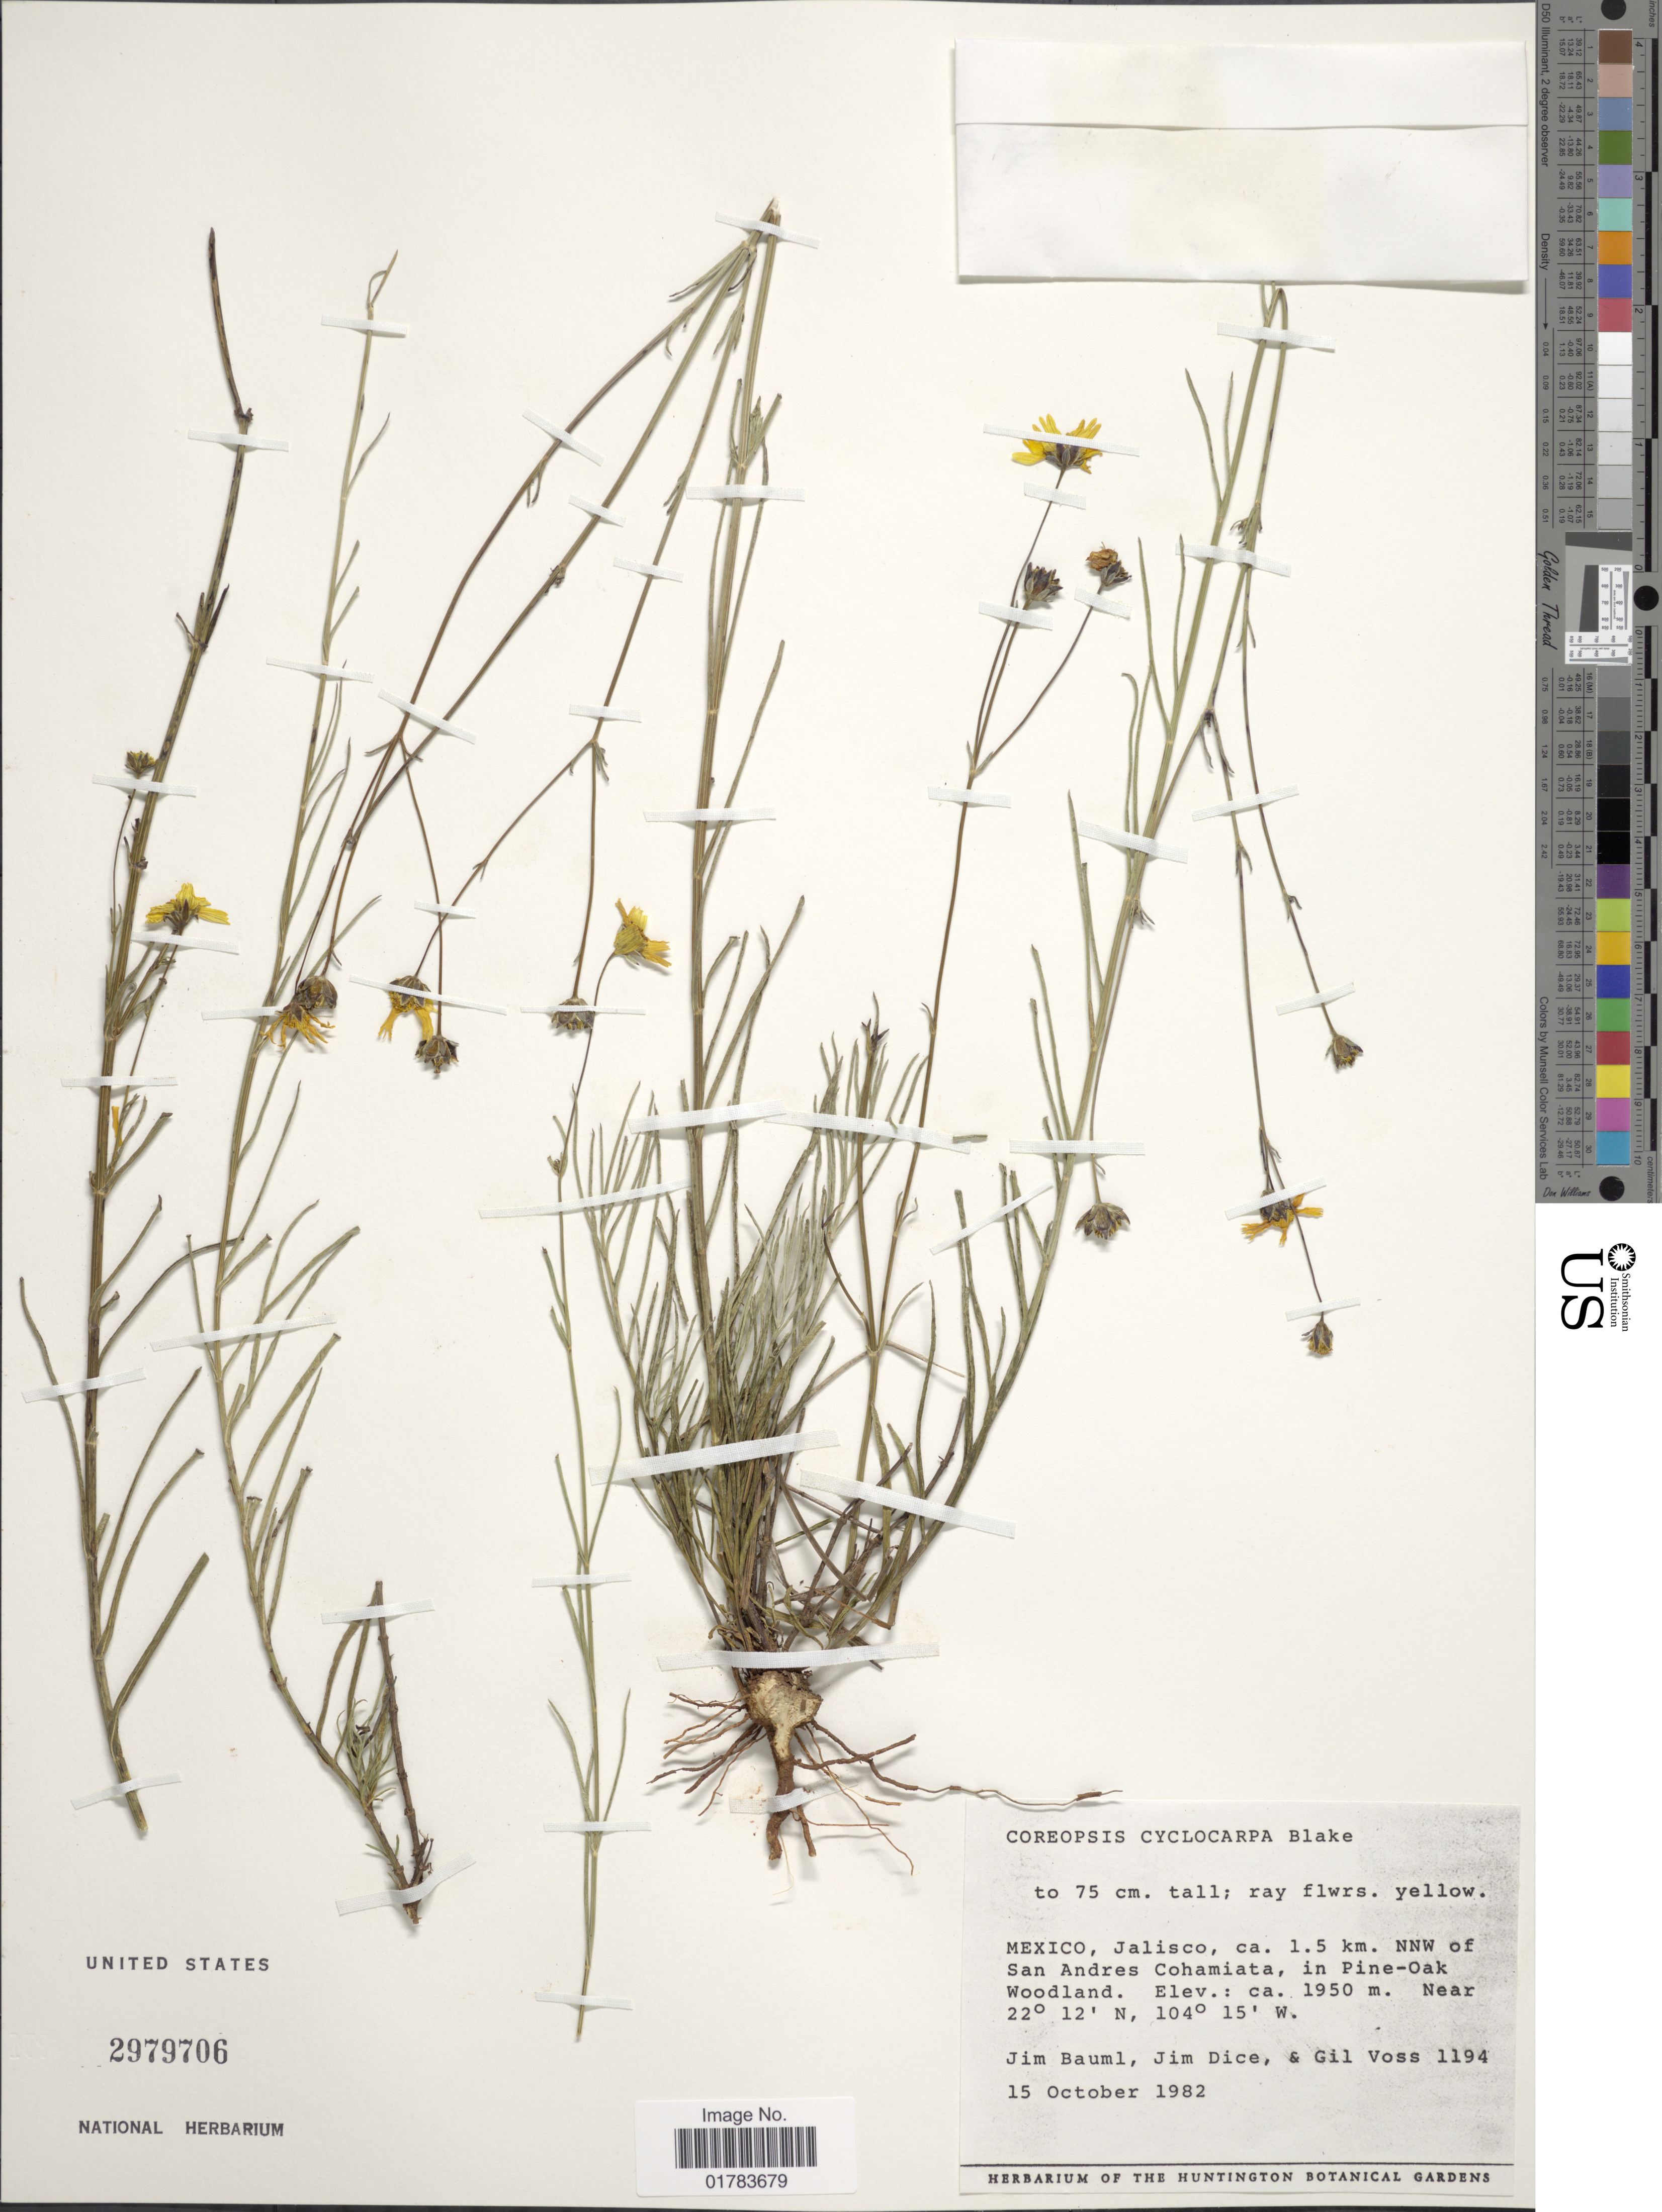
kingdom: Plantae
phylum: Tracheophyta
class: Magnoliopsida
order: Asterales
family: Asteraceae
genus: Coreopsis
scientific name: Coreopsis cyclocarpa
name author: S.F. Blake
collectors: J. Bauml, J. Dice & G. Voss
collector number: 1194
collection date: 1982-10-15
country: Mexico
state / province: Jalisco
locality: Ca. 1.5 km. NNW of San Andres Cohamiata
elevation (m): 1950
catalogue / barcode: US 2979706